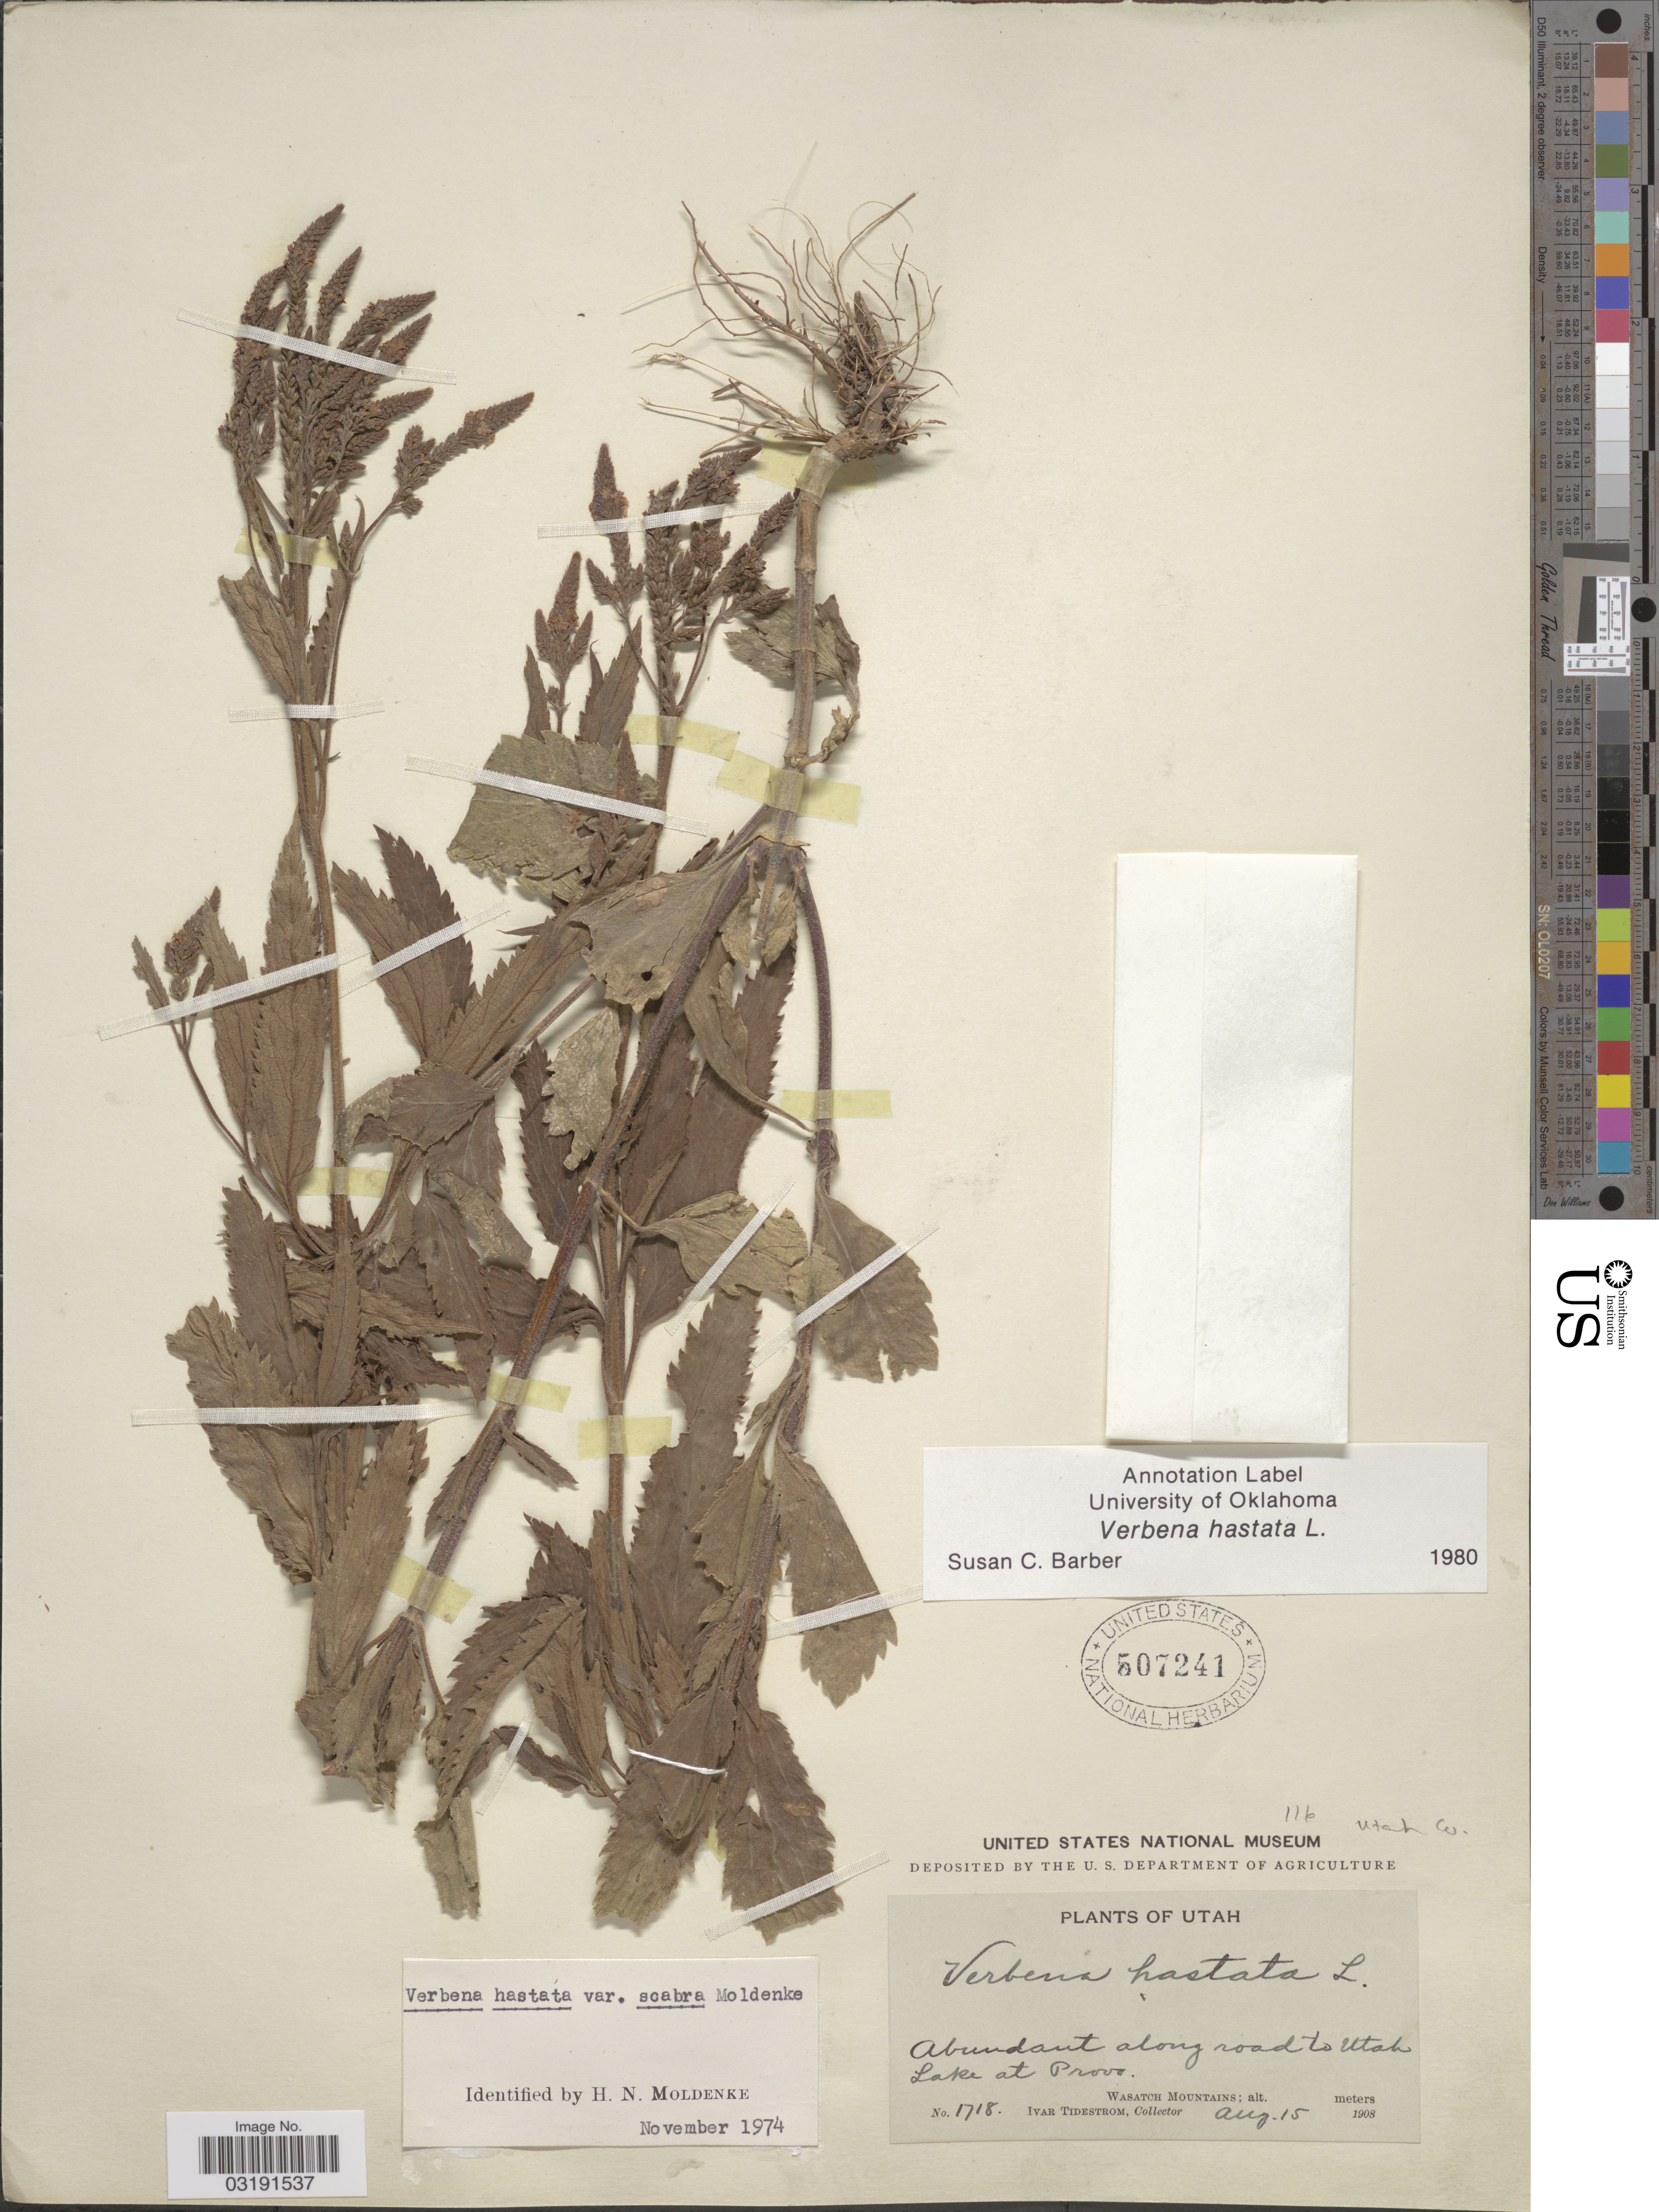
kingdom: Plantae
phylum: Tracheophyta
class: Magnoliopsida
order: Lamiales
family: Verbenaceae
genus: Verbena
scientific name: Verbena hastata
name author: L.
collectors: I. F. Tidestrom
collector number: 1718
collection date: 1908-08-15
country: United States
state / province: Utah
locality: Abundant along road to Utah Lake at Provo, Wasatch Mountains, Utah Co.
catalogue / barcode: US 507241